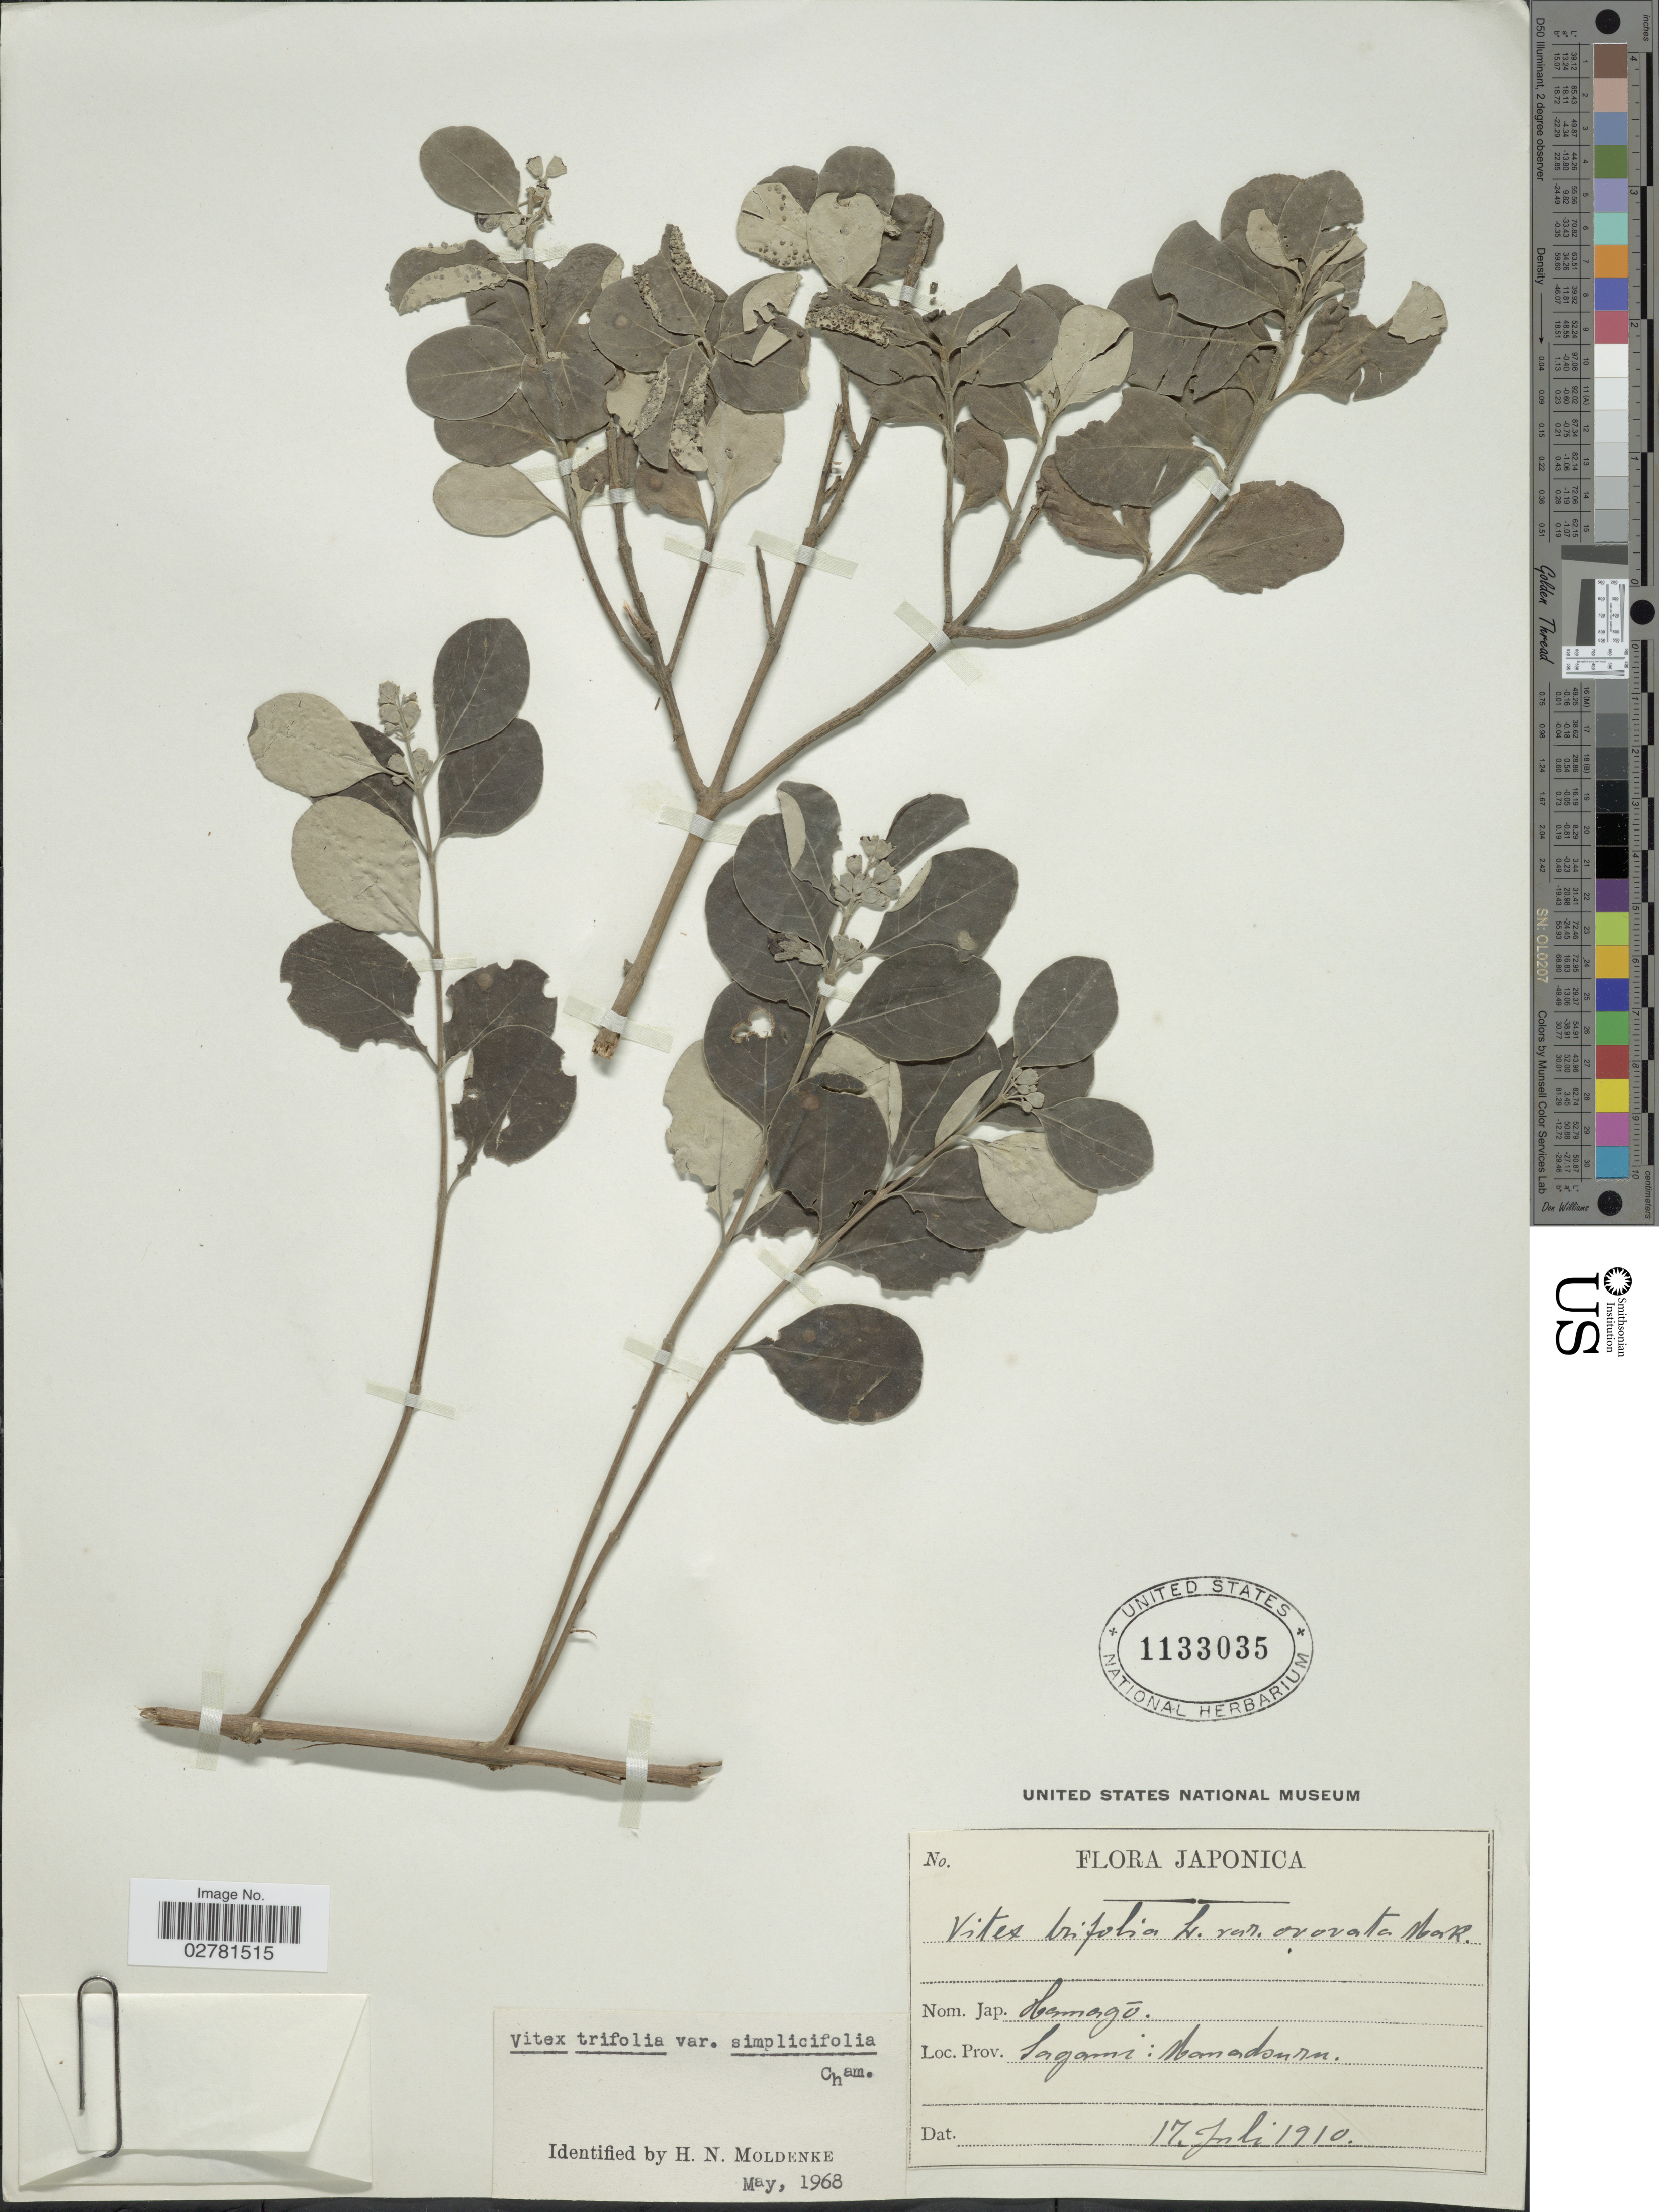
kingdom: Plantae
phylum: Tracheophyta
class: Magnoliopsida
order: Lamiales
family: Lamiaceae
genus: Vitex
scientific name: Vitex trifoliata var. simplicifolia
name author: Cham.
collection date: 1910-07-17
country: Japan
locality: Sagami: Manadsuru.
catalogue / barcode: US 1133035